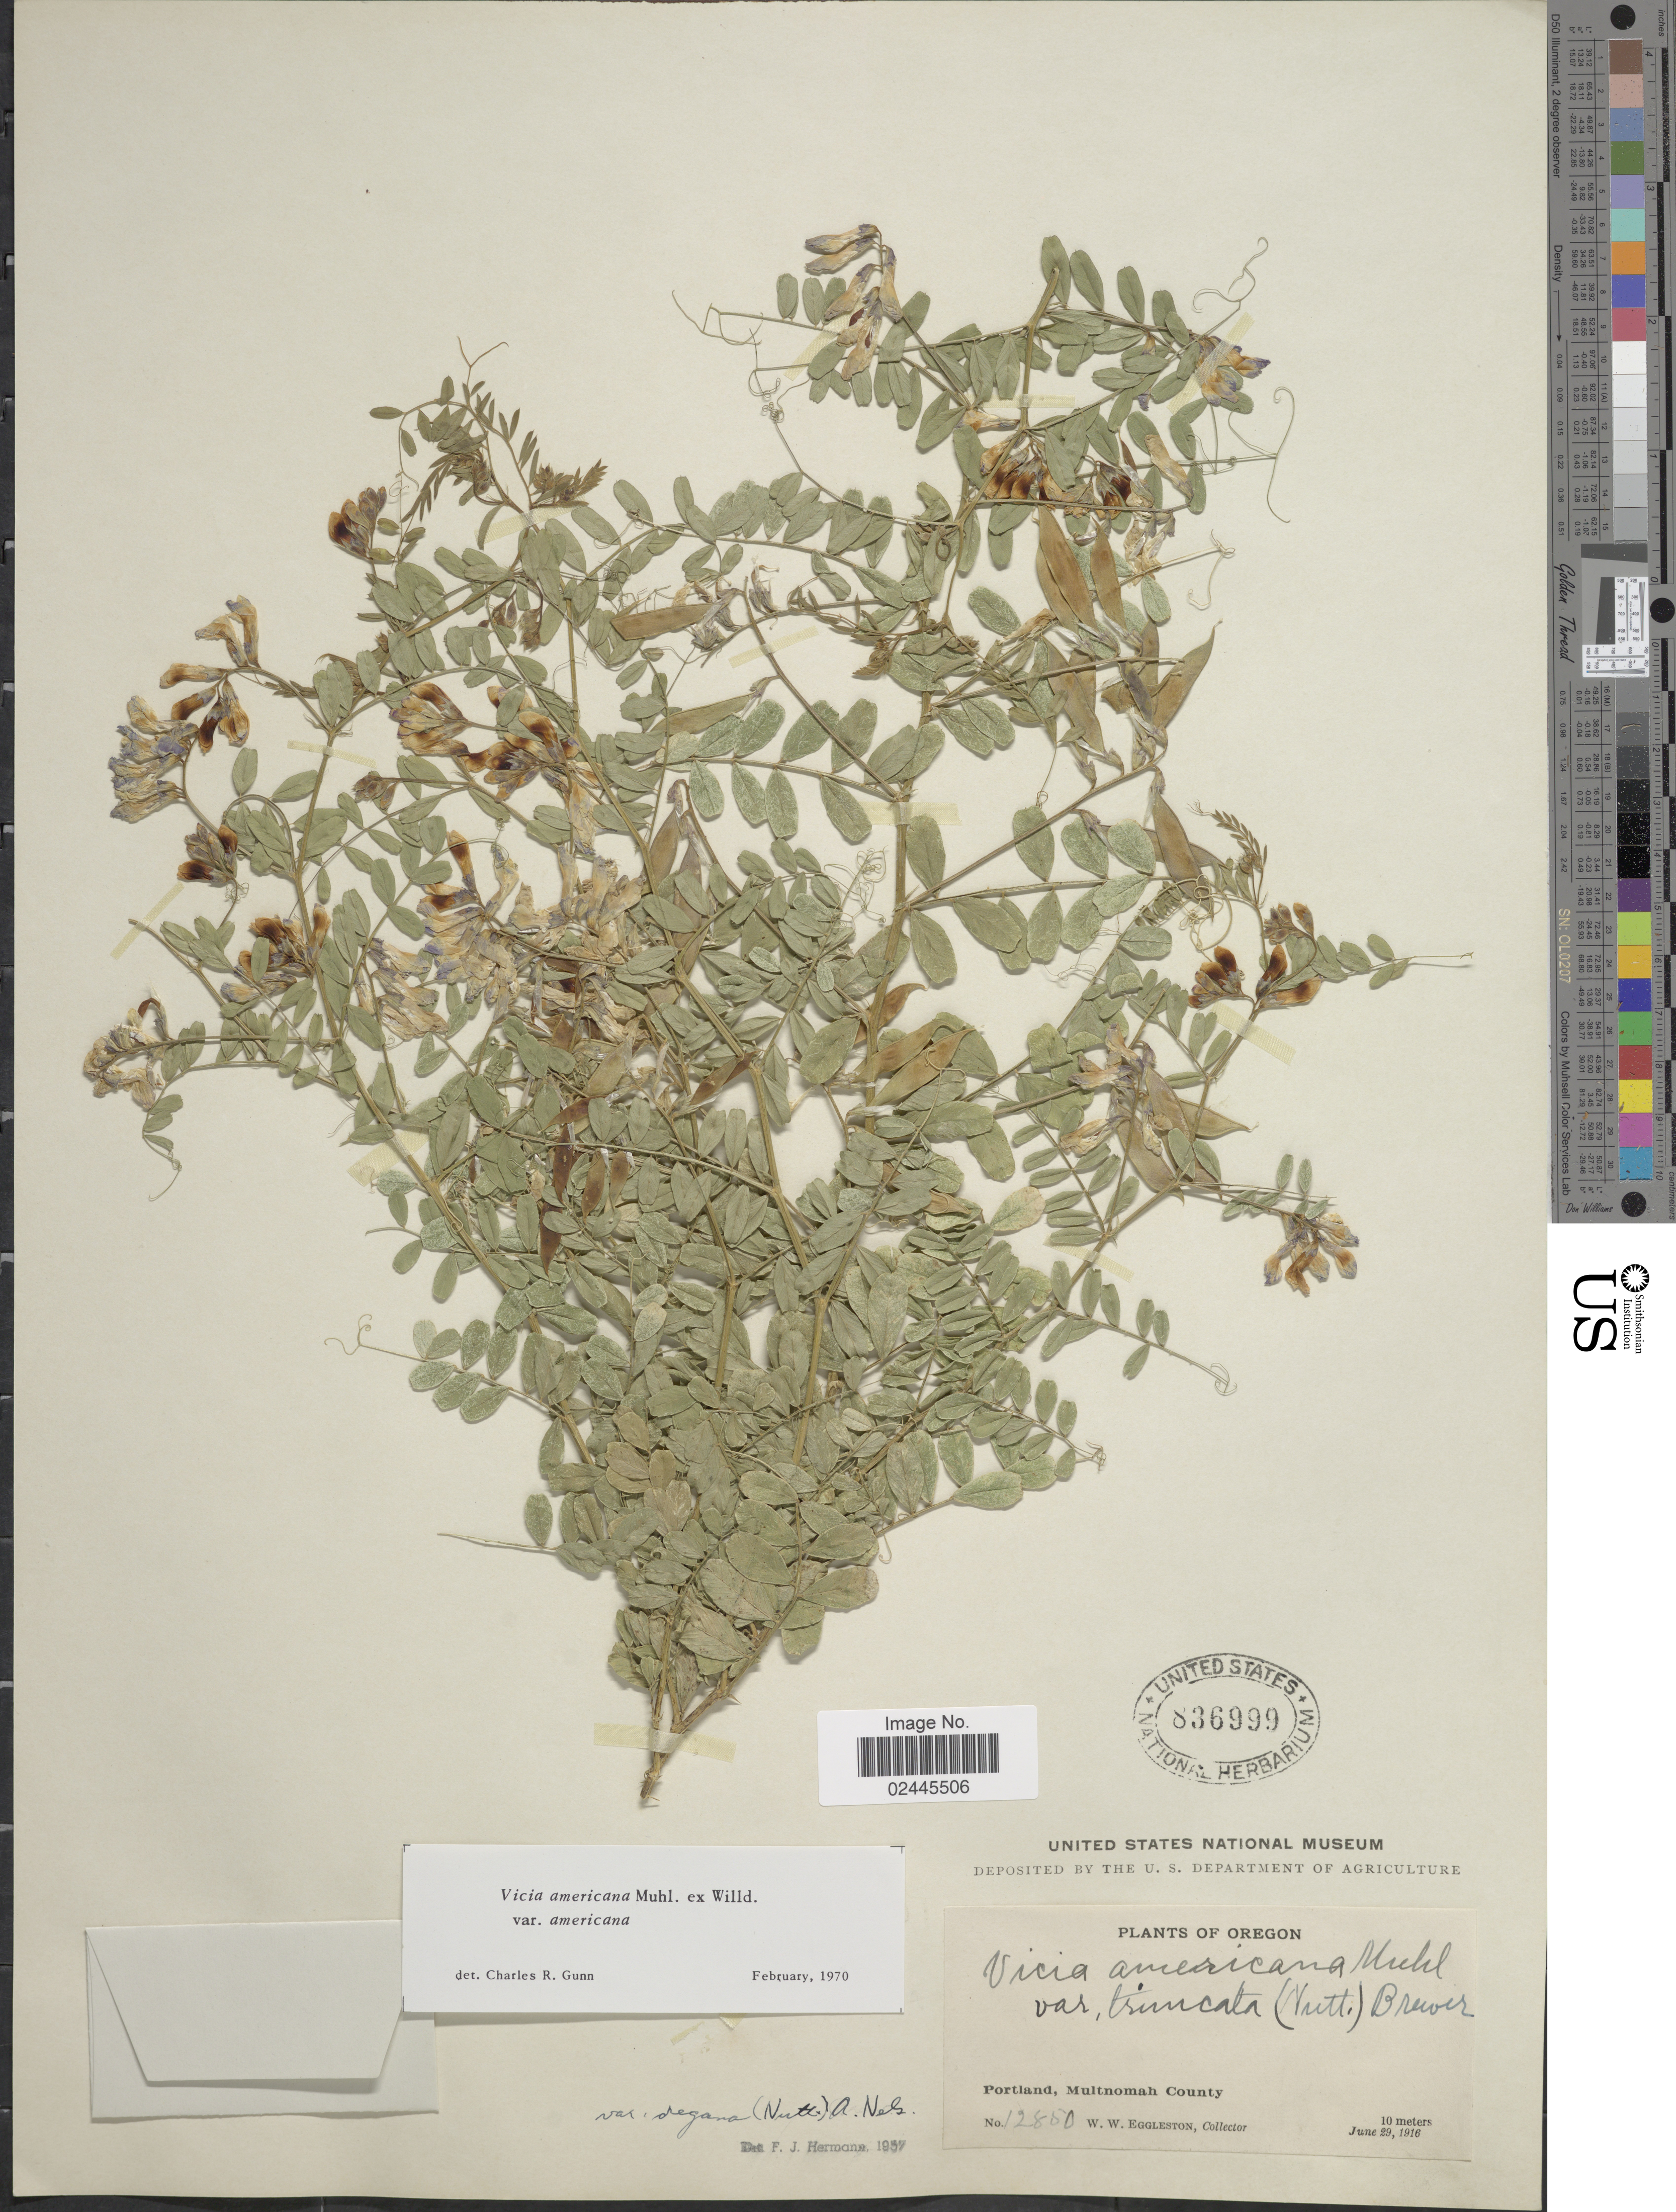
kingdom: Plantae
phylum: Tracheophyta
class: Magnoliopsida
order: Fabales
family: Fabaceae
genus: Vicia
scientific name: Vicia americana var. americana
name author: Muhl. ex Willd.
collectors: W. W. Eggleston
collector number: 12850*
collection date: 1916-06-29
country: United States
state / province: Oregon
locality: Portland, Multnomah County.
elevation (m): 10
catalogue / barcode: US 836999